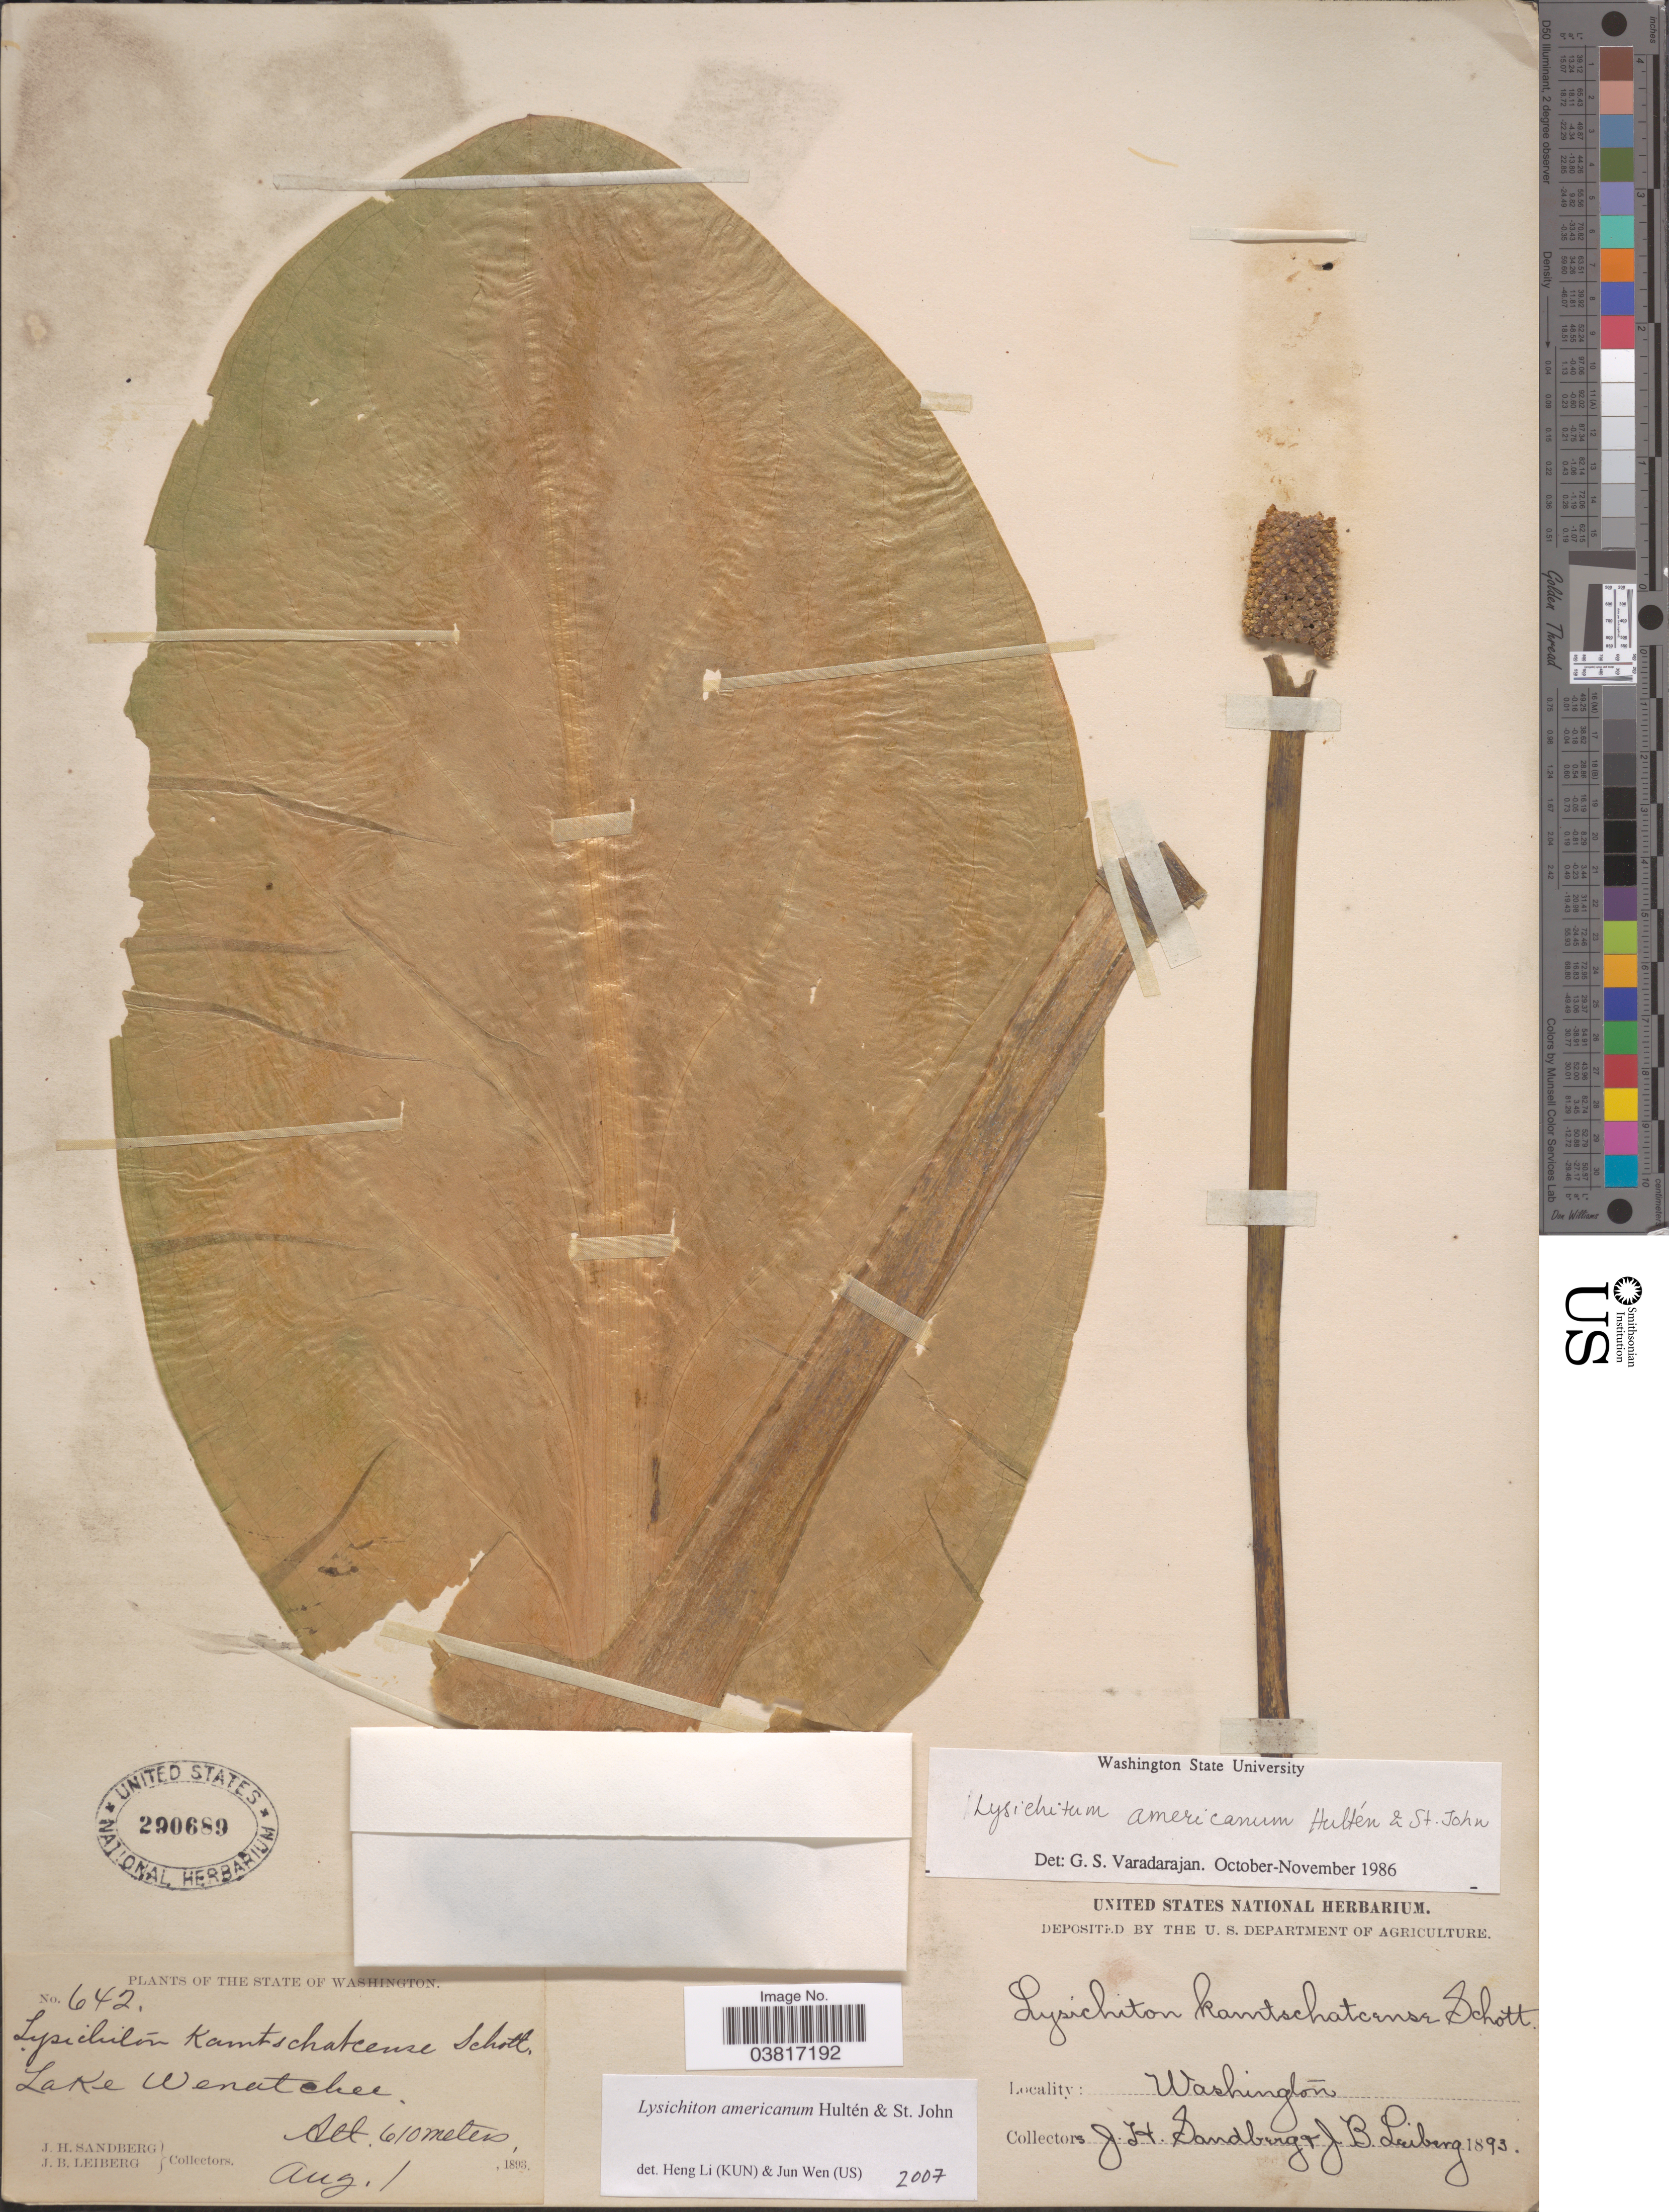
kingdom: Plantae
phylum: Tracheophyta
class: Liliopsida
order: Alismatales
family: Araceae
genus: Lysichiton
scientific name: Lysichiton americanus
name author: Hultén & H. St. John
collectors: J. H. Sandberg & J. B. Leiberg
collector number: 642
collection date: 1893-08-01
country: United States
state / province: Washington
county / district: Chelan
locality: Lake Wenatchee.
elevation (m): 610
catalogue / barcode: US 290689